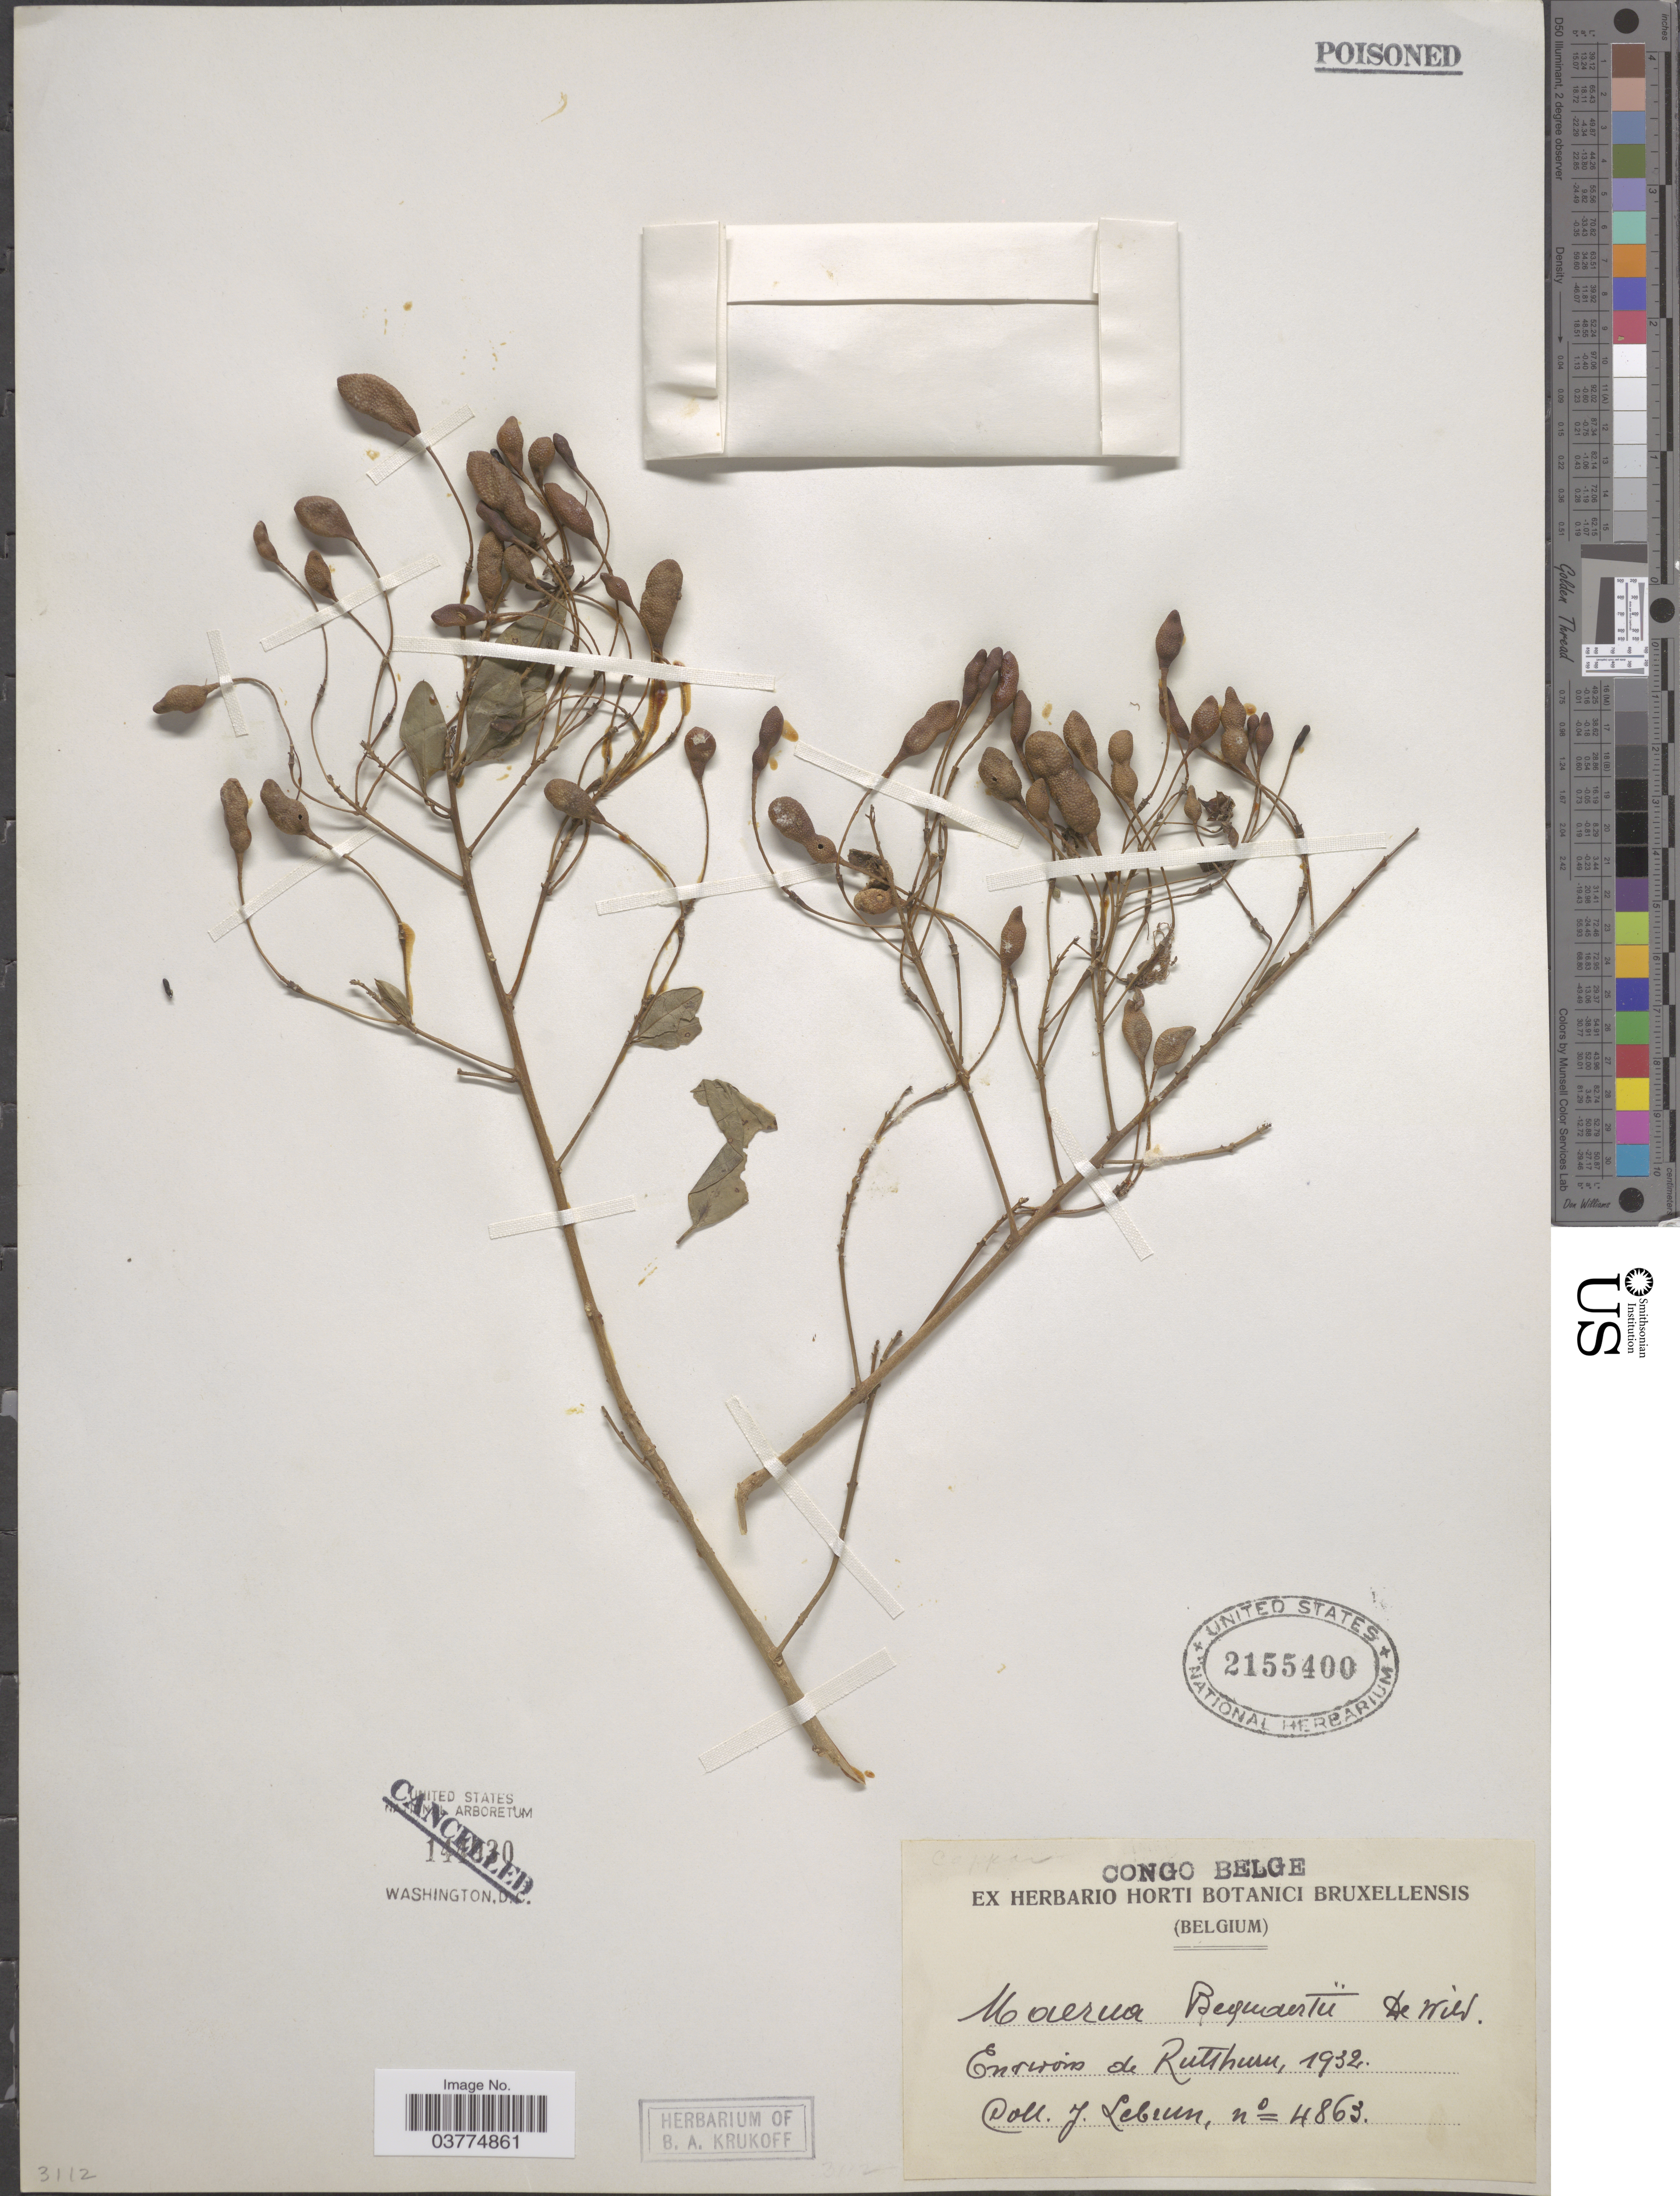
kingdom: Plantae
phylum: Tracheophyta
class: Magnoliopsida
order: Brassicales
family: Capparaceae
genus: Maerua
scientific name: Maerua bequaertii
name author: De Wild.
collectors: J. A. Lebrun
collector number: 4863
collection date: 1932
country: Congo, Democratic Republic of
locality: Congo Belge, Environs de Rutshuru.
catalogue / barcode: US 2155400